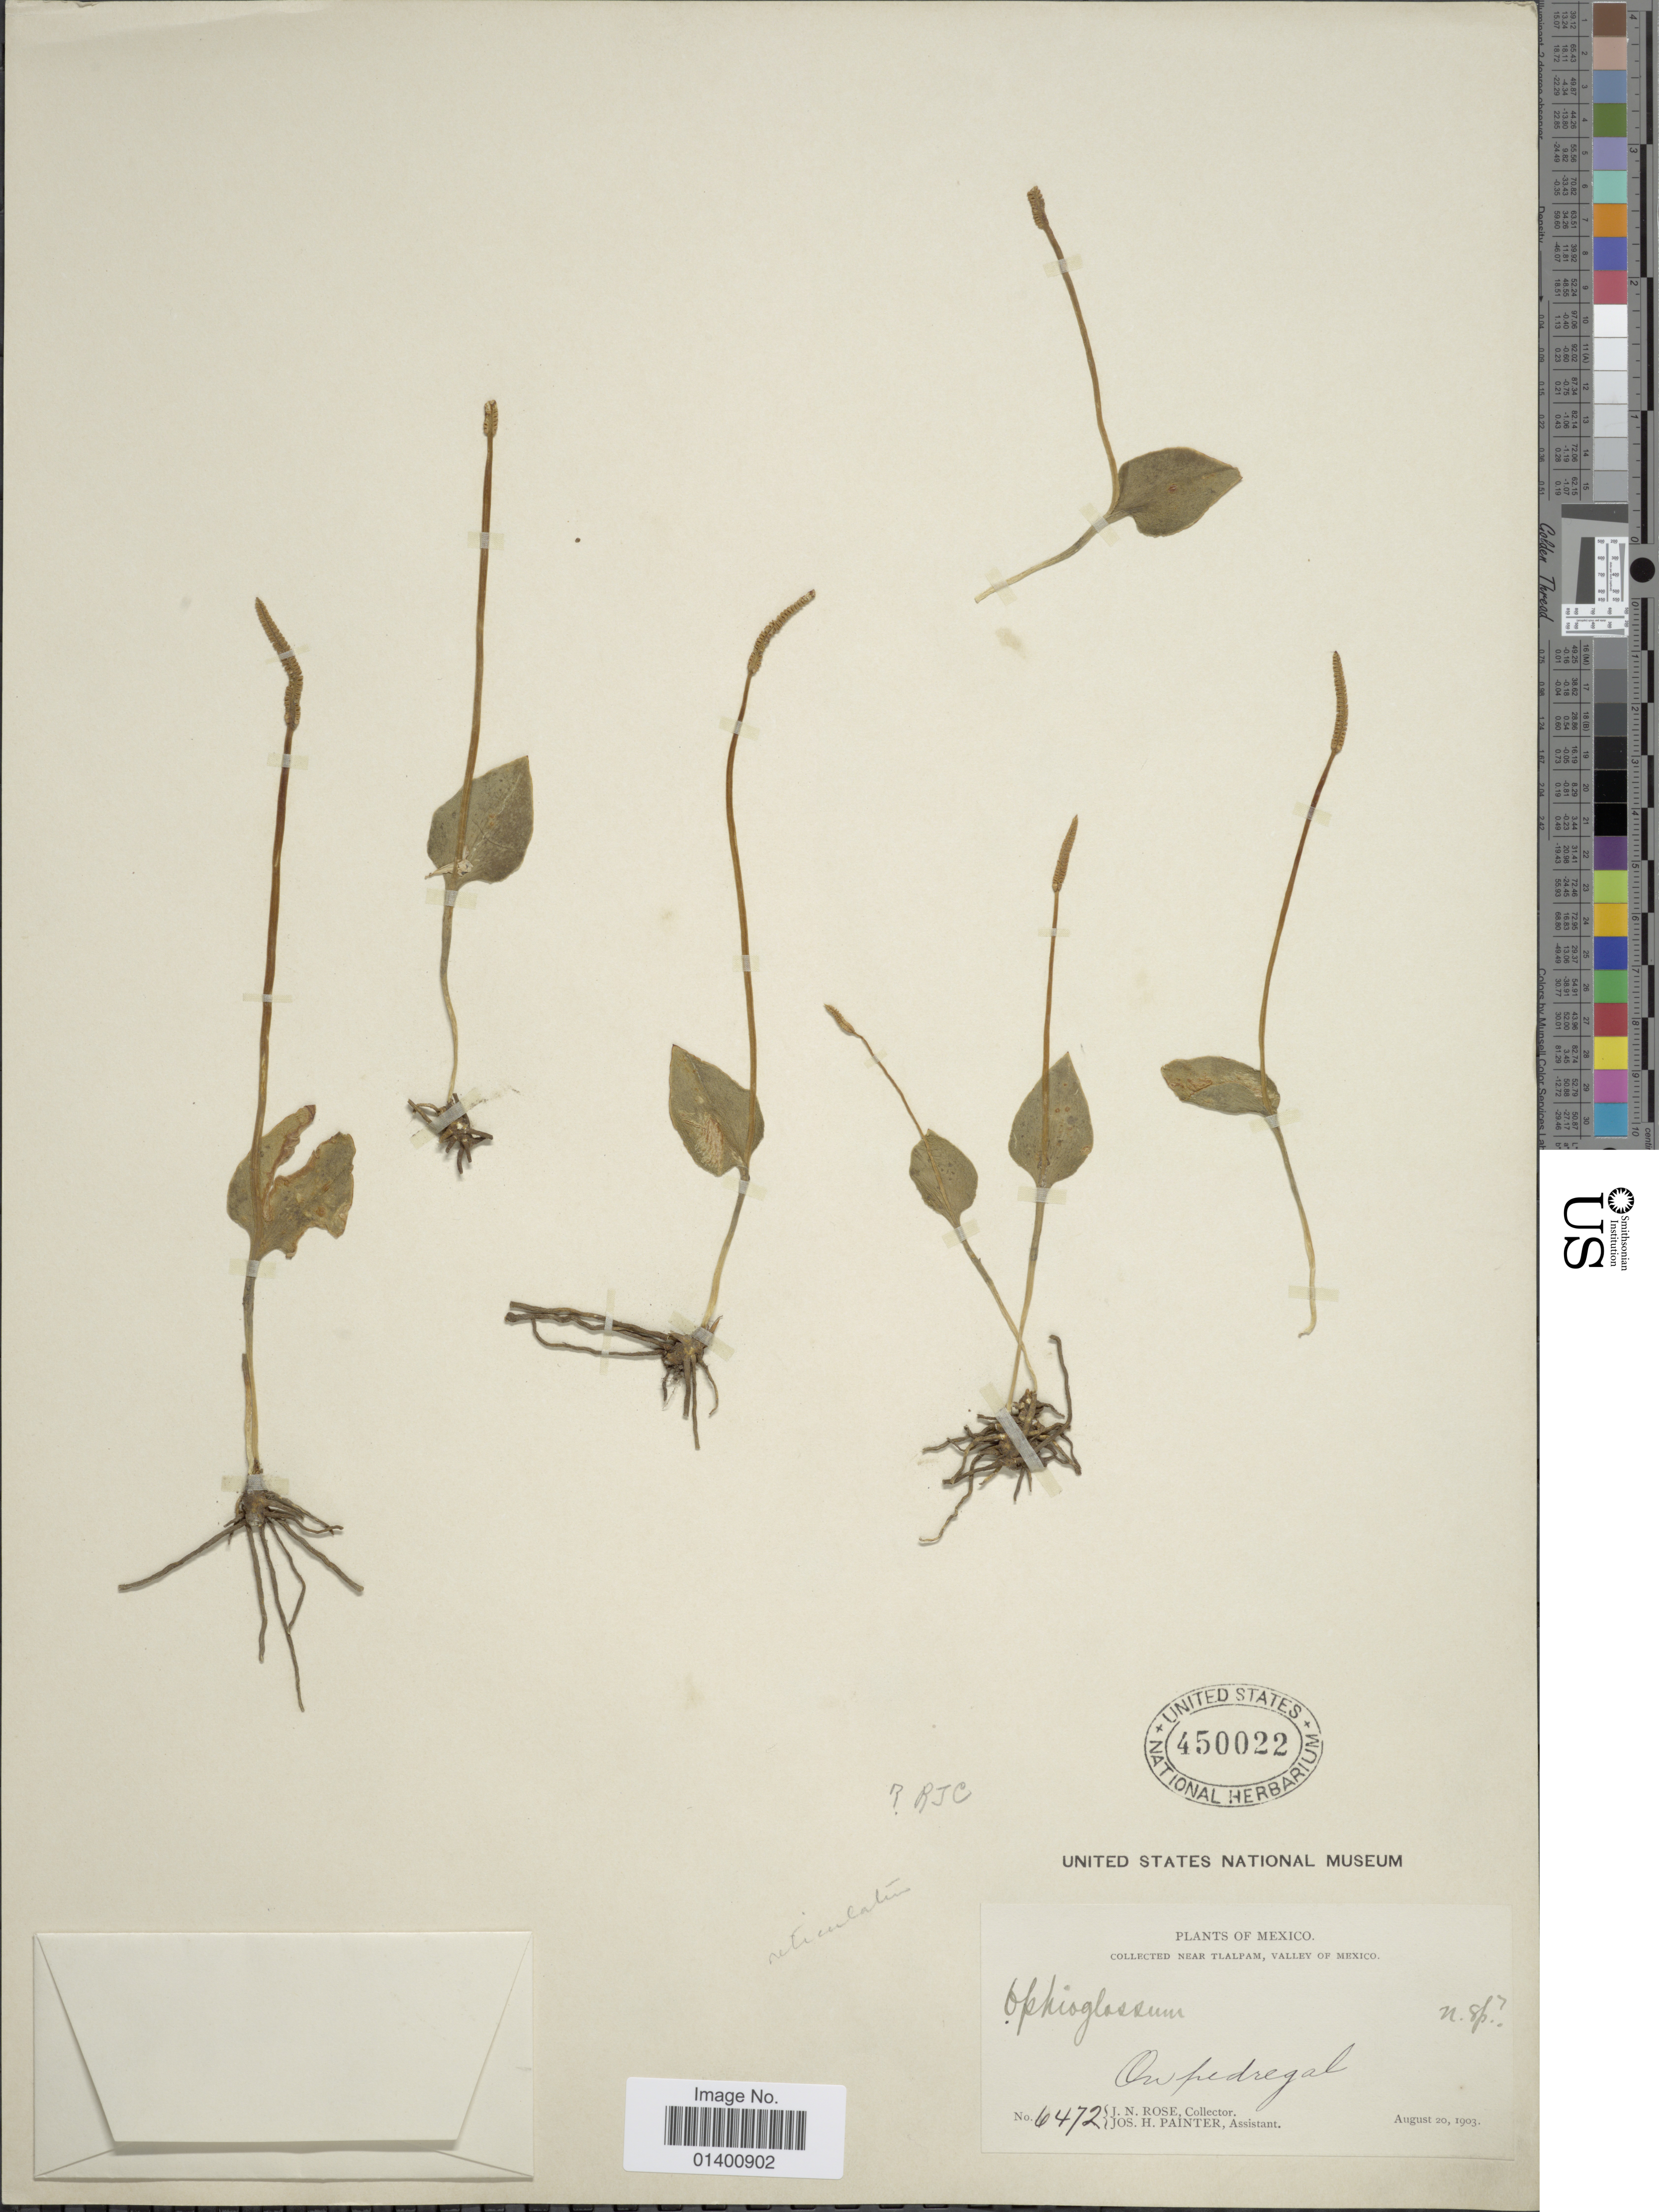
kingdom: Plantae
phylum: Tracheophyta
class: Polypodiopsida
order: Ophioglossales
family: Ophioglossaceae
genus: Ophioglossum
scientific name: Ophioglossum reticulatum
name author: L.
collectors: J. N. Rose & J. H. Painter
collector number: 6472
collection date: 1903-08-20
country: Mexico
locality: Near Tlalpan, valley of Mexico, on pedegral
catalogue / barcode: US 450022